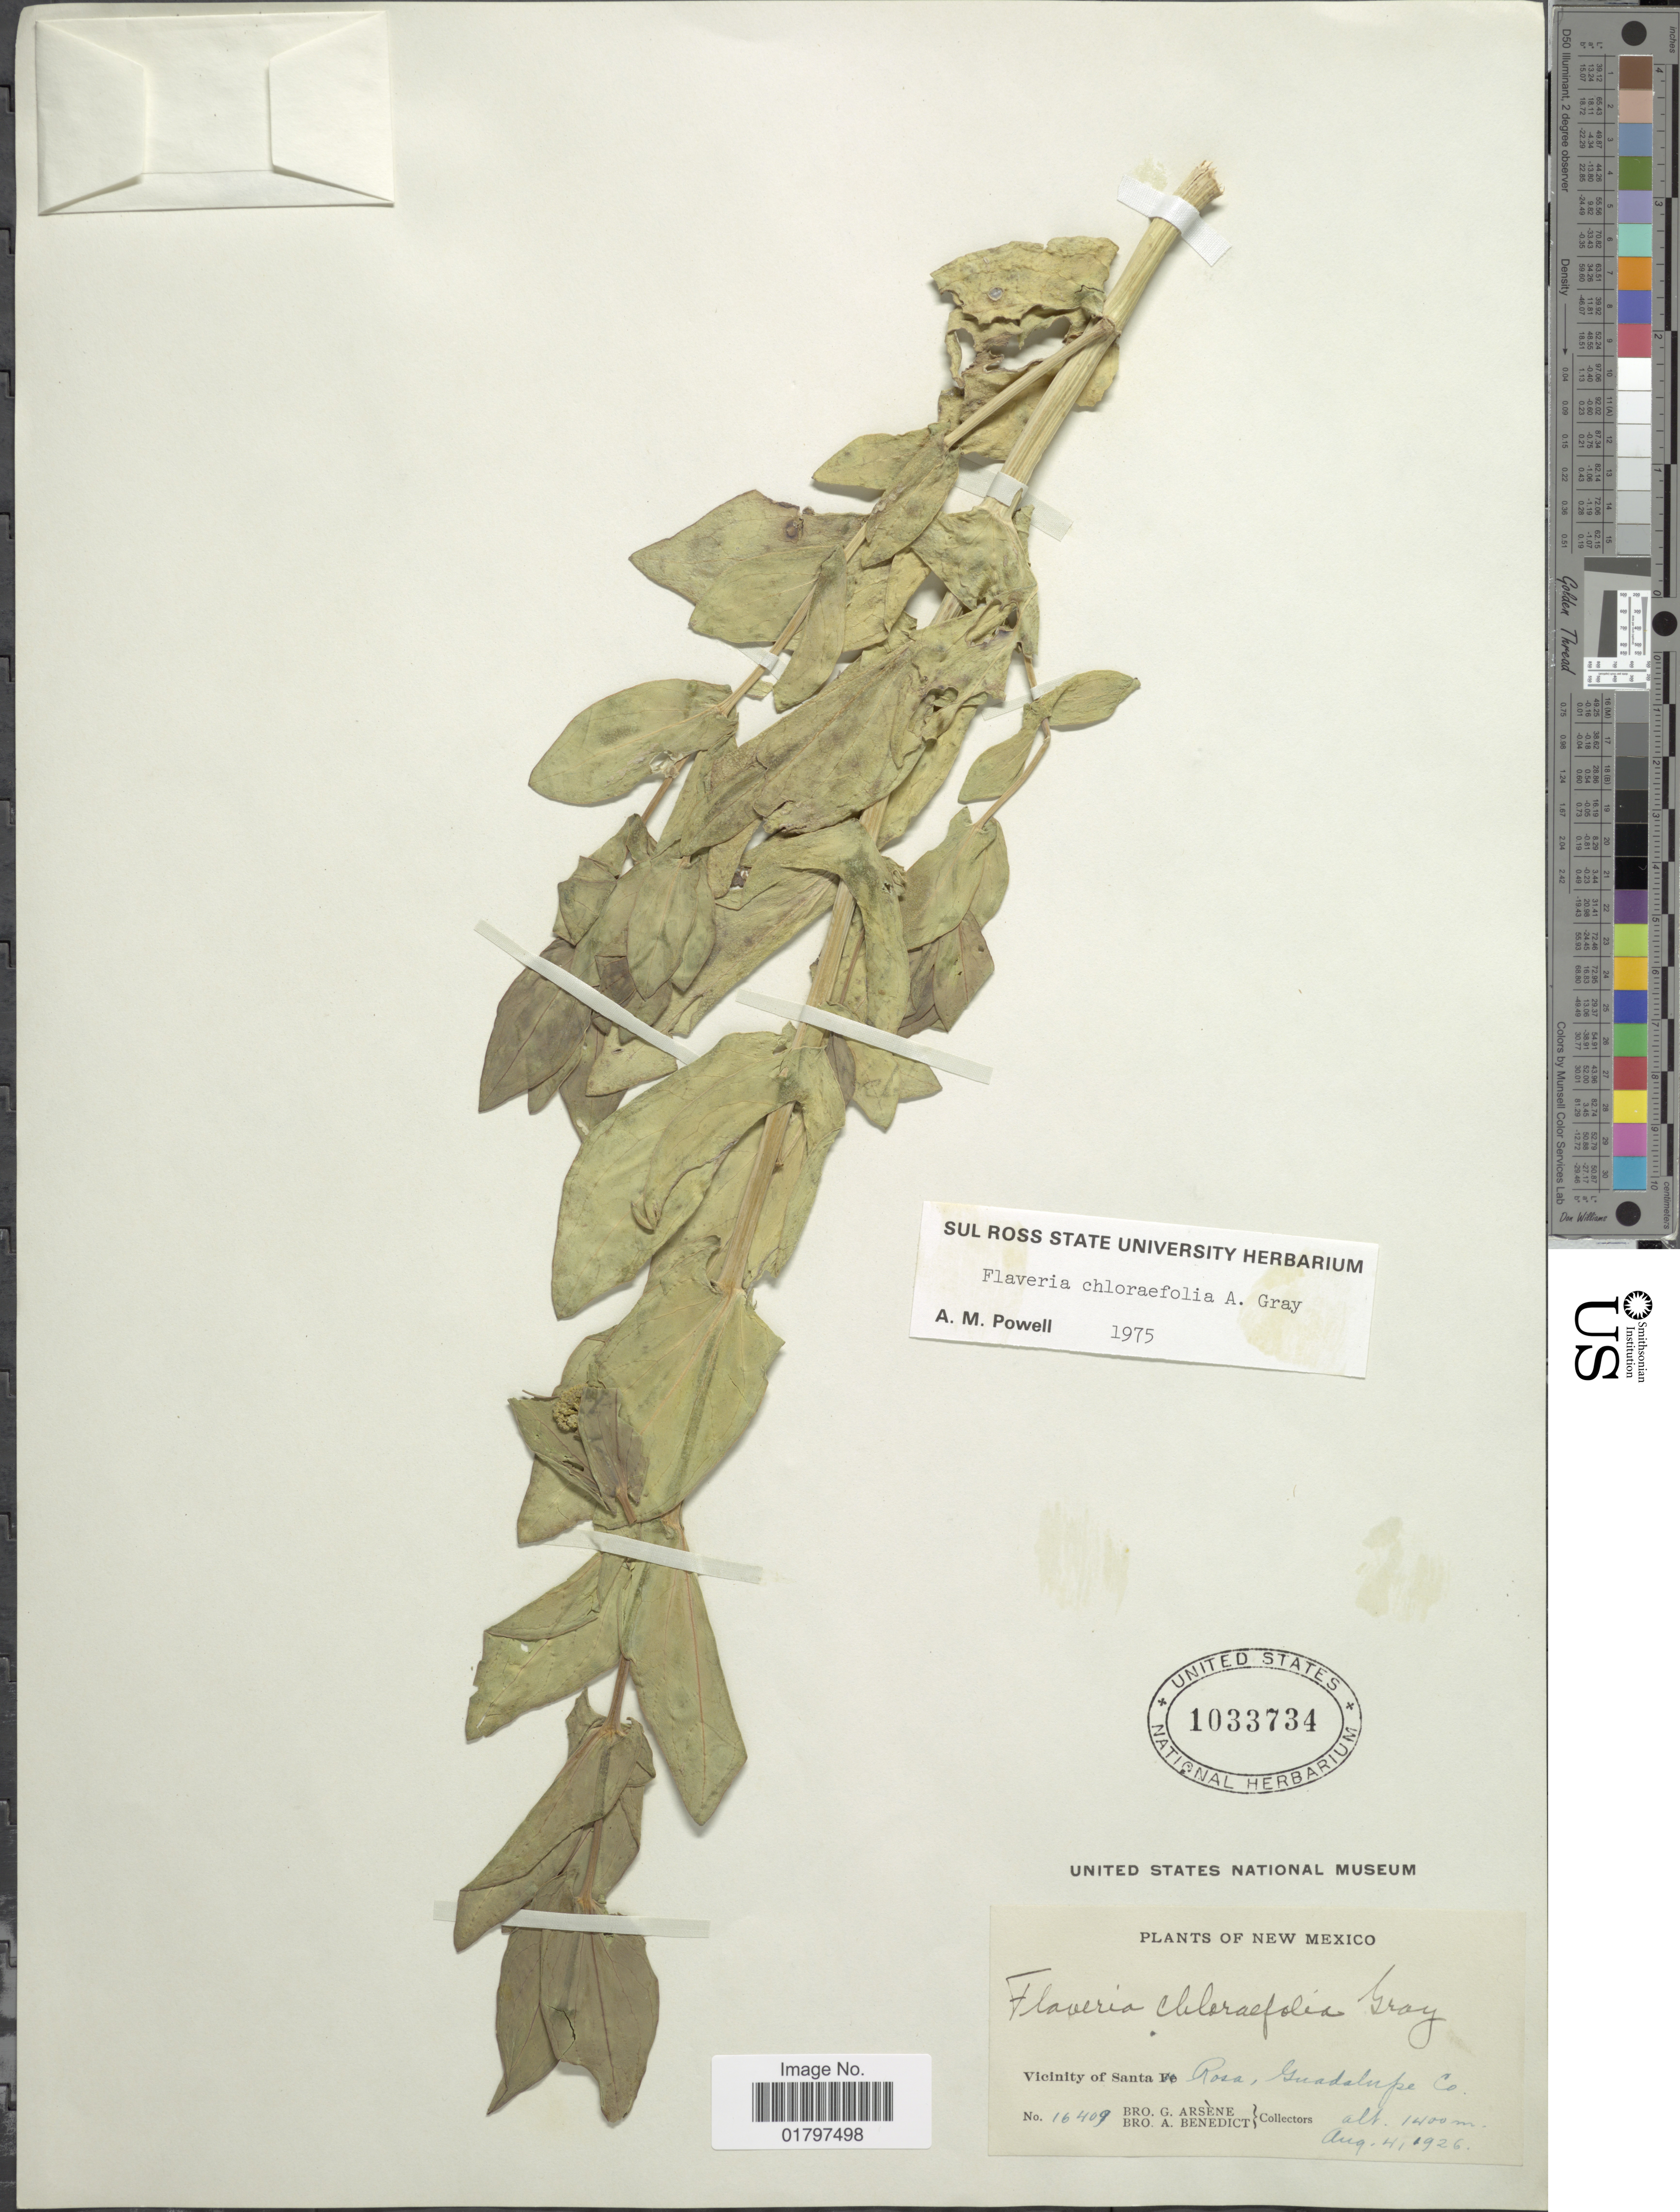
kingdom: Plantae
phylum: Tracheophyta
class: Magnoliopsida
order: Asterales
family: Asteraceae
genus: Flaveria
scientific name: Flaveria chloraefolia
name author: A. Gray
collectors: Bro. G. Arsène & Bro. A. Benedict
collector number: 16409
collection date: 1926-08-04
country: United States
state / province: New Mexico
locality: Vicinity of Santa Rosa, Guadalupe Co.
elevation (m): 1400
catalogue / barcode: US 1033734